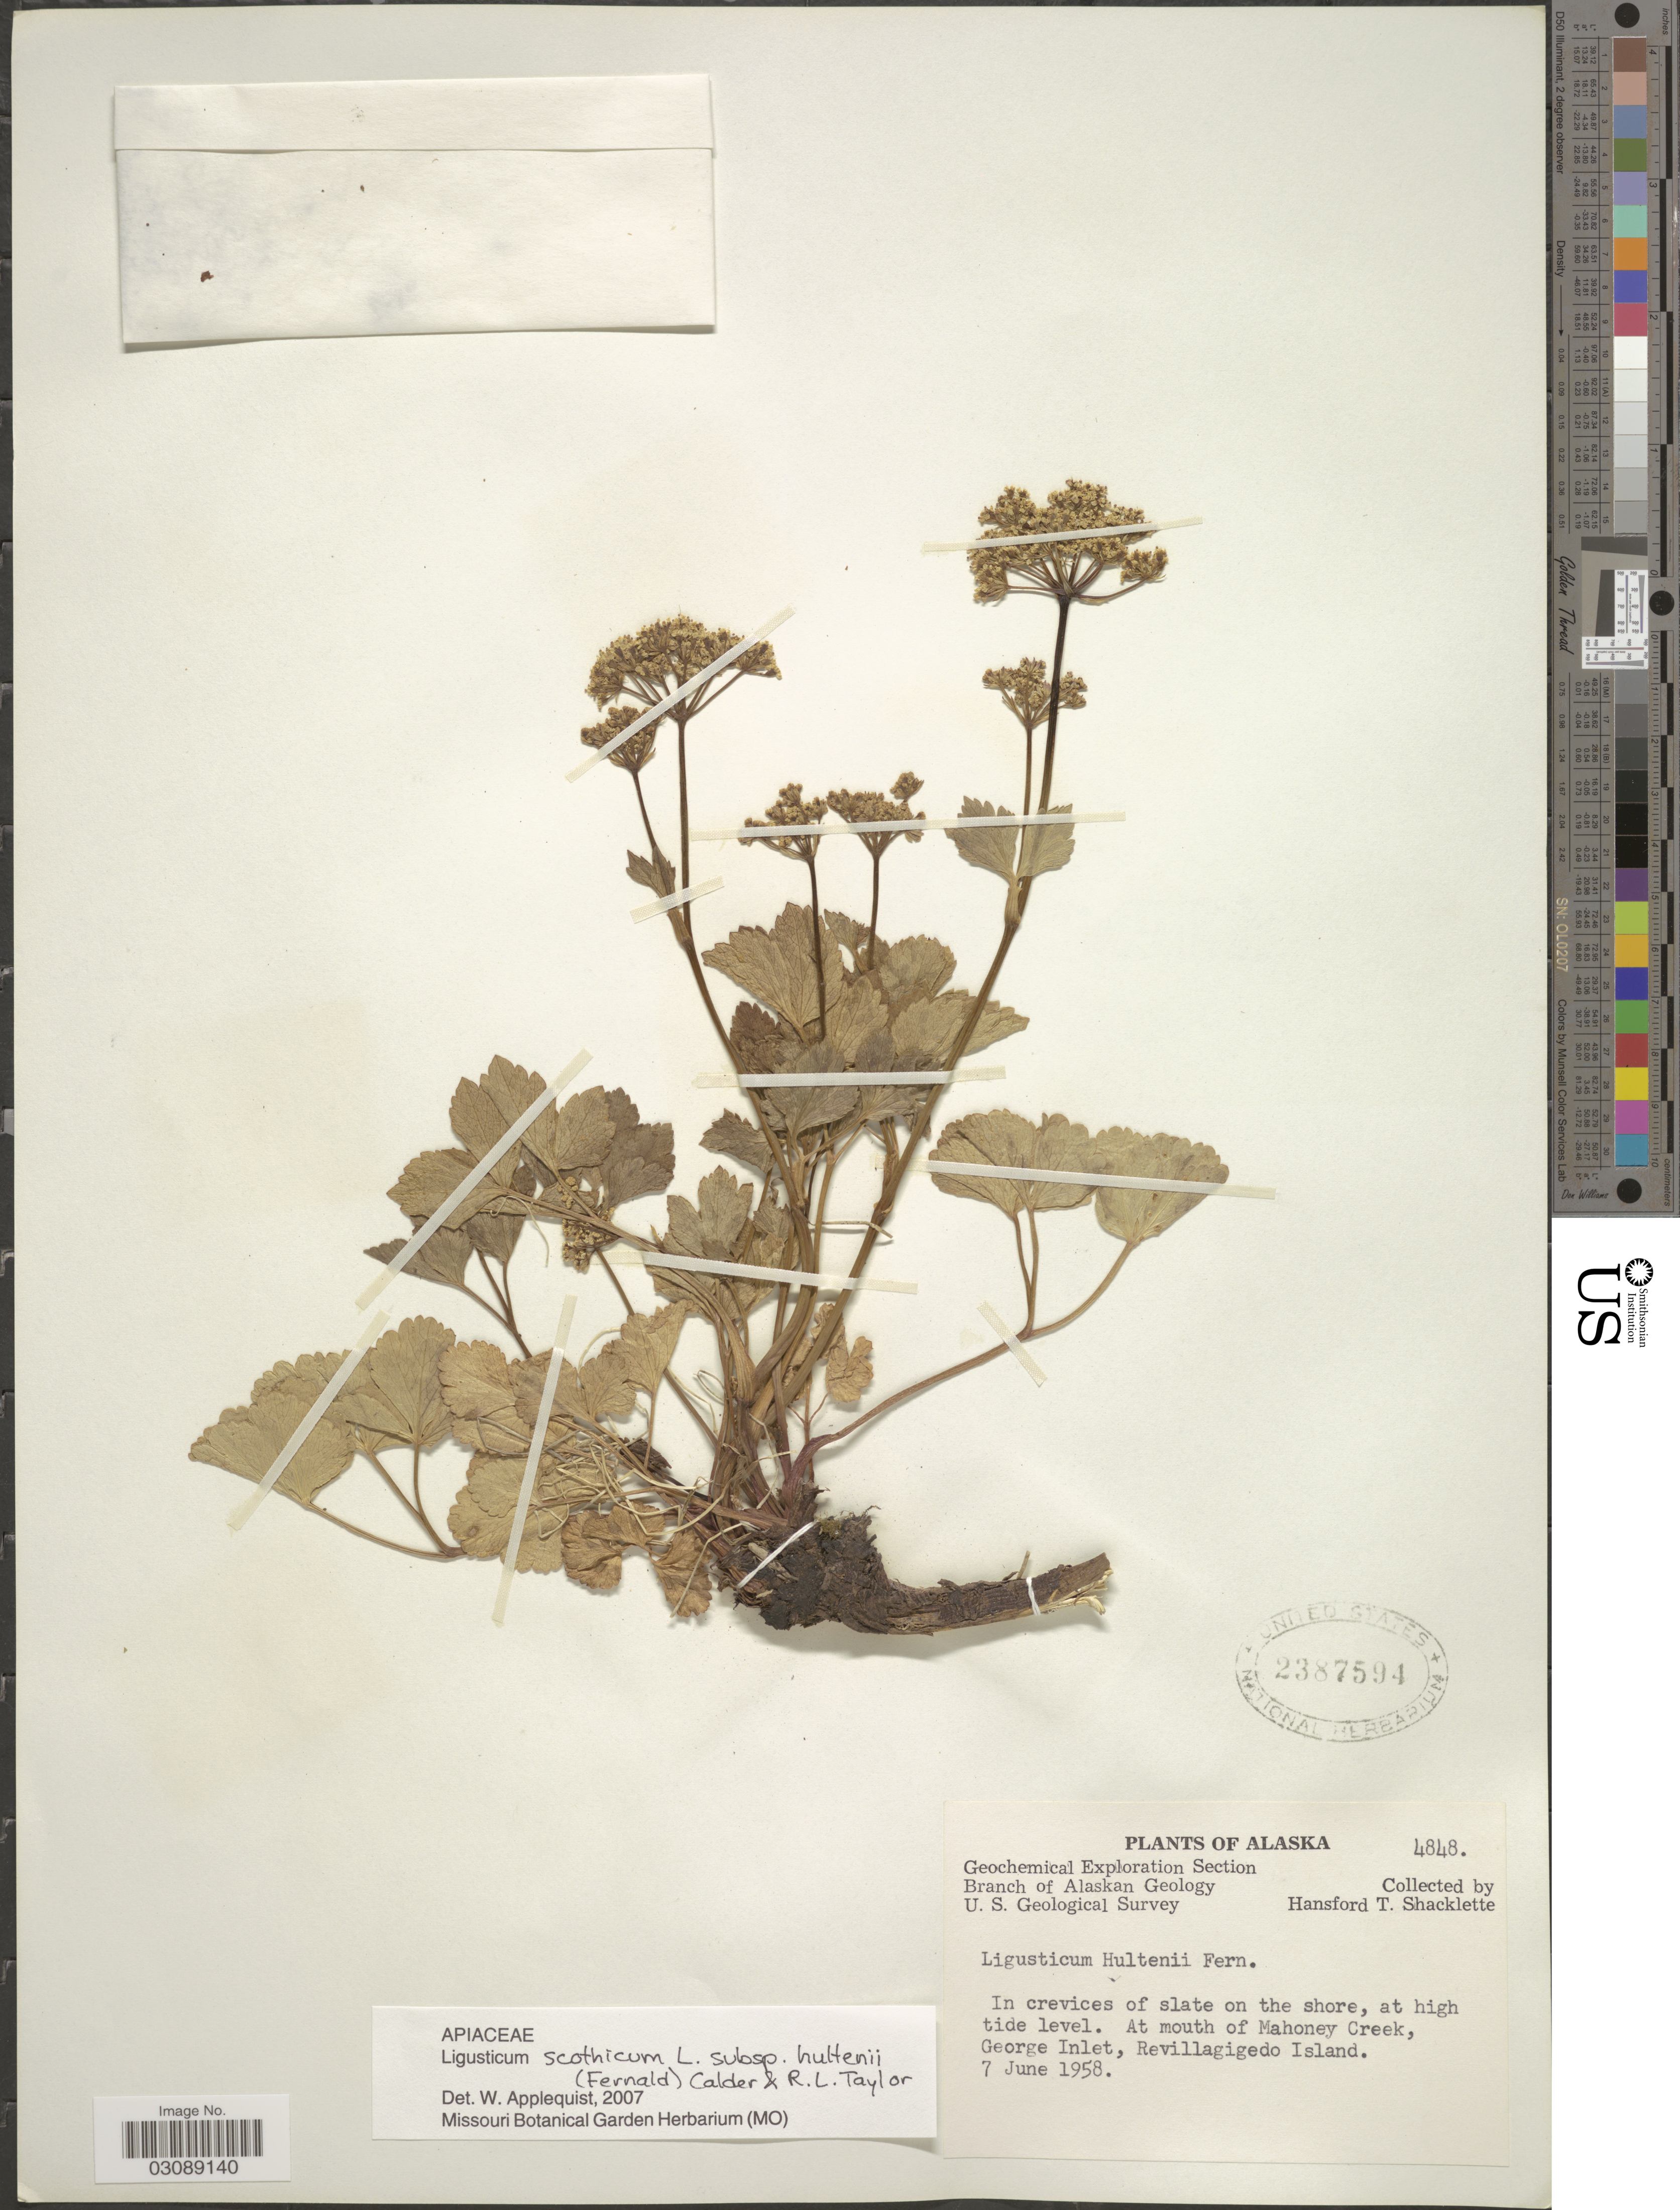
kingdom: Plantae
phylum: Tracheophyta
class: Magnoliopsida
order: Apiales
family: Apiaceae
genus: Ligusticum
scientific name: Ligusticum scoticum subsp. hultenii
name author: (Fernald) Calder & Roy L. Taylor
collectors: H. Shacklette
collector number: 4848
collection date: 1958-06-07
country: United States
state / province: Alaska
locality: In crevices of slate on the shore, at high tide level. At mouth of Mahoney Creek, George Inlet, Revillagigedo Island.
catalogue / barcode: US 2387594